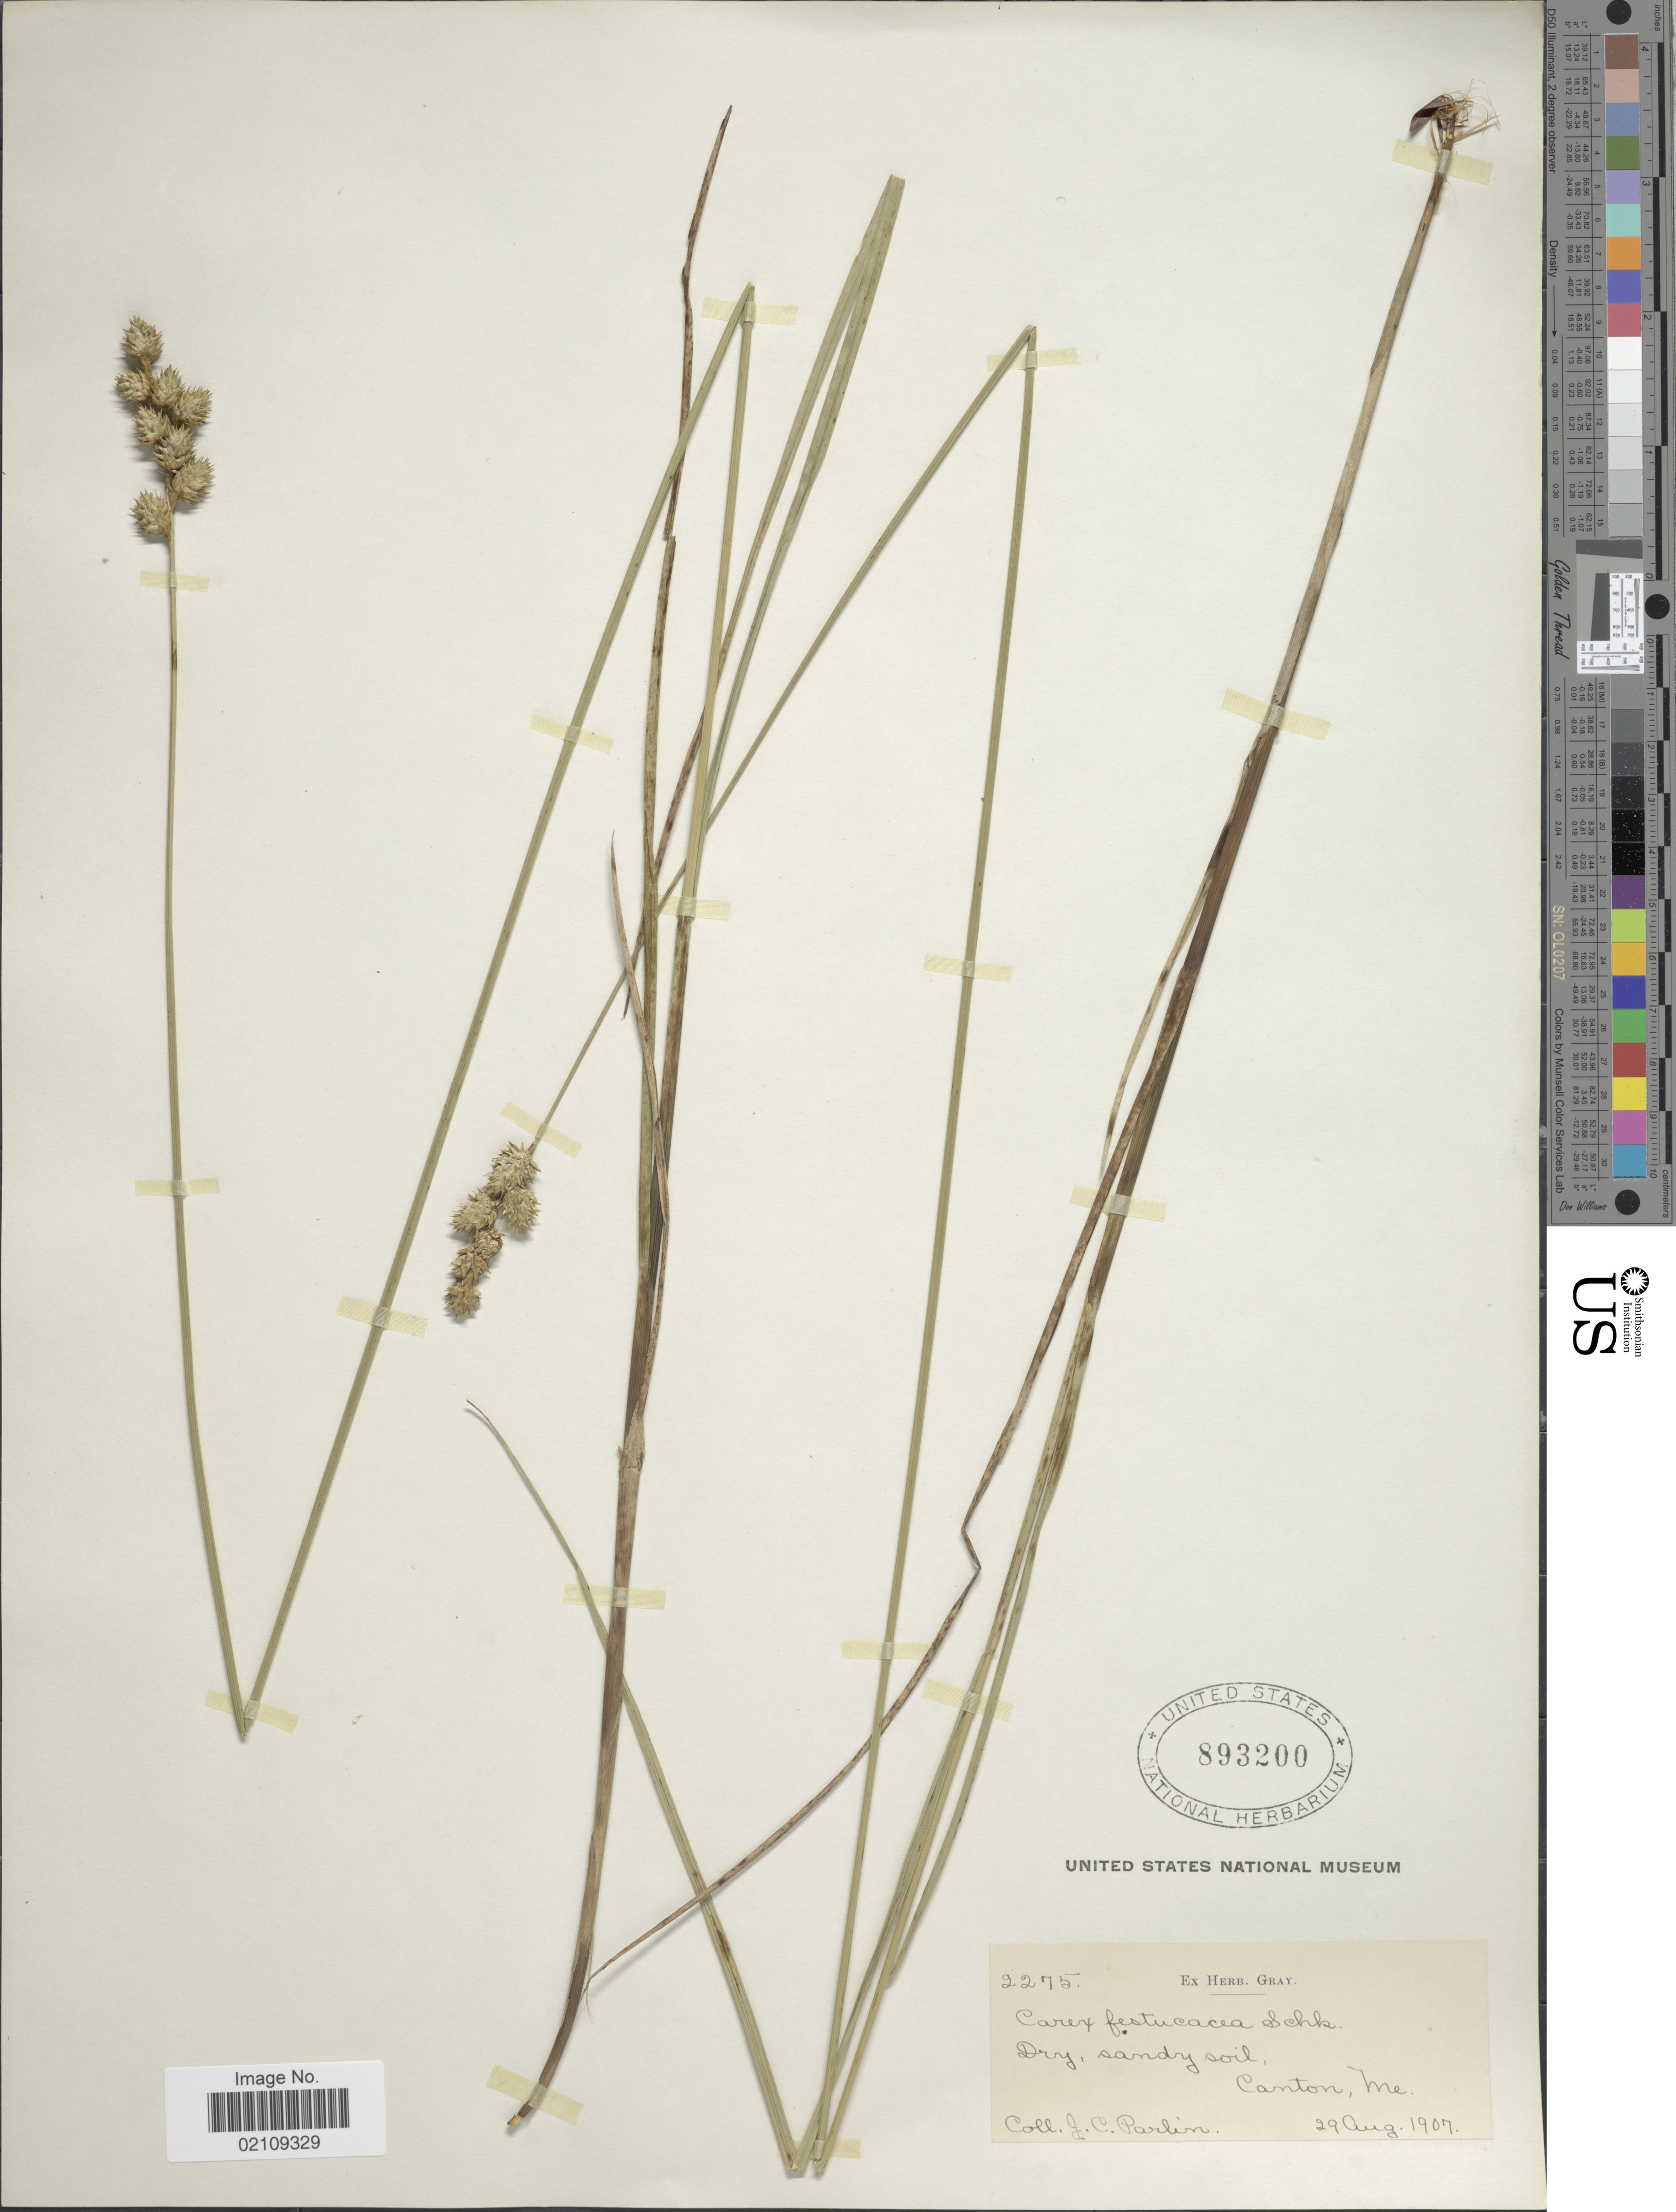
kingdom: Plantae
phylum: Tracheophyta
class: Liliopsida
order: Poales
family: Cyperaceae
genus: Carex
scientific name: Carex festucacea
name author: Willd.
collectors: J. Parlin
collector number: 2275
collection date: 1907-08-29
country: United States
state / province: Maine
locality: Dry, sandy soil, Canton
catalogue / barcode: US 893200